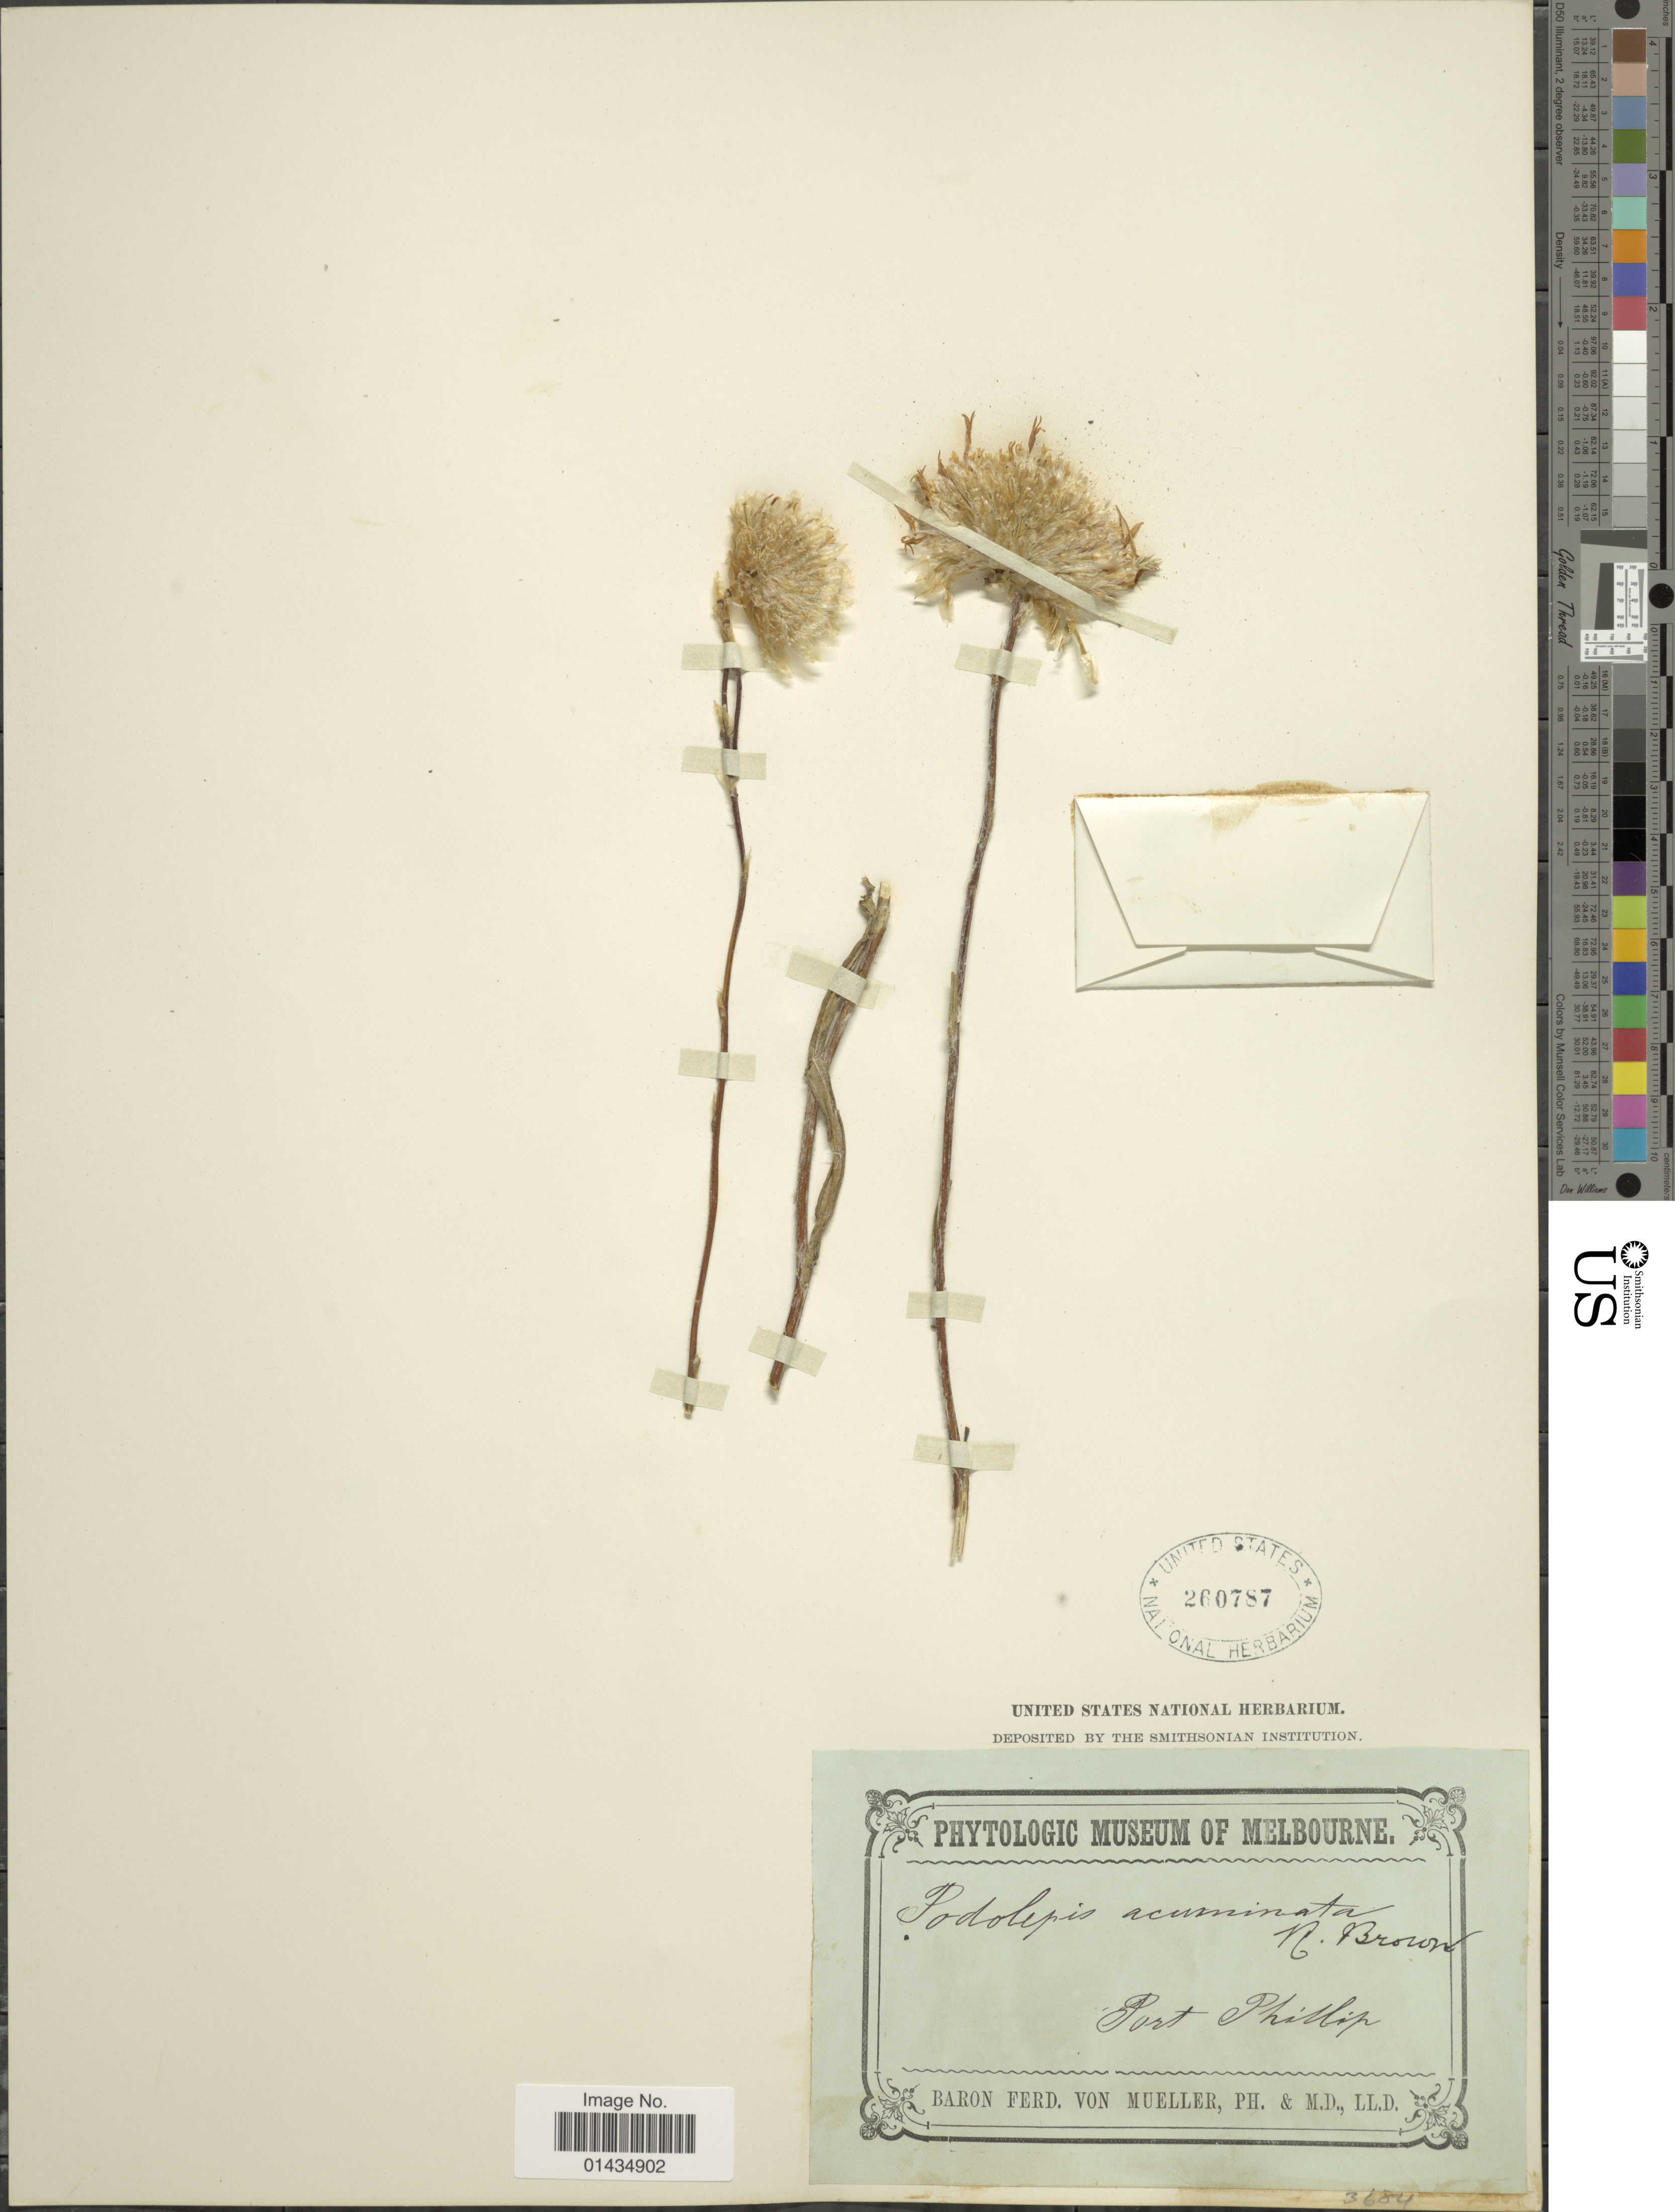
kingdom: Plantae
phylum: Tracheophyta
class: Magnoliopsida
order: Asterales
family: Asteraceae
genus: Podolepis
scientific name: Podolepis acuminata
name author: R. Br.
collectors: B. von Mueller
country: Australia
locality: Port Phillip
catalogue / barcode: US 260787